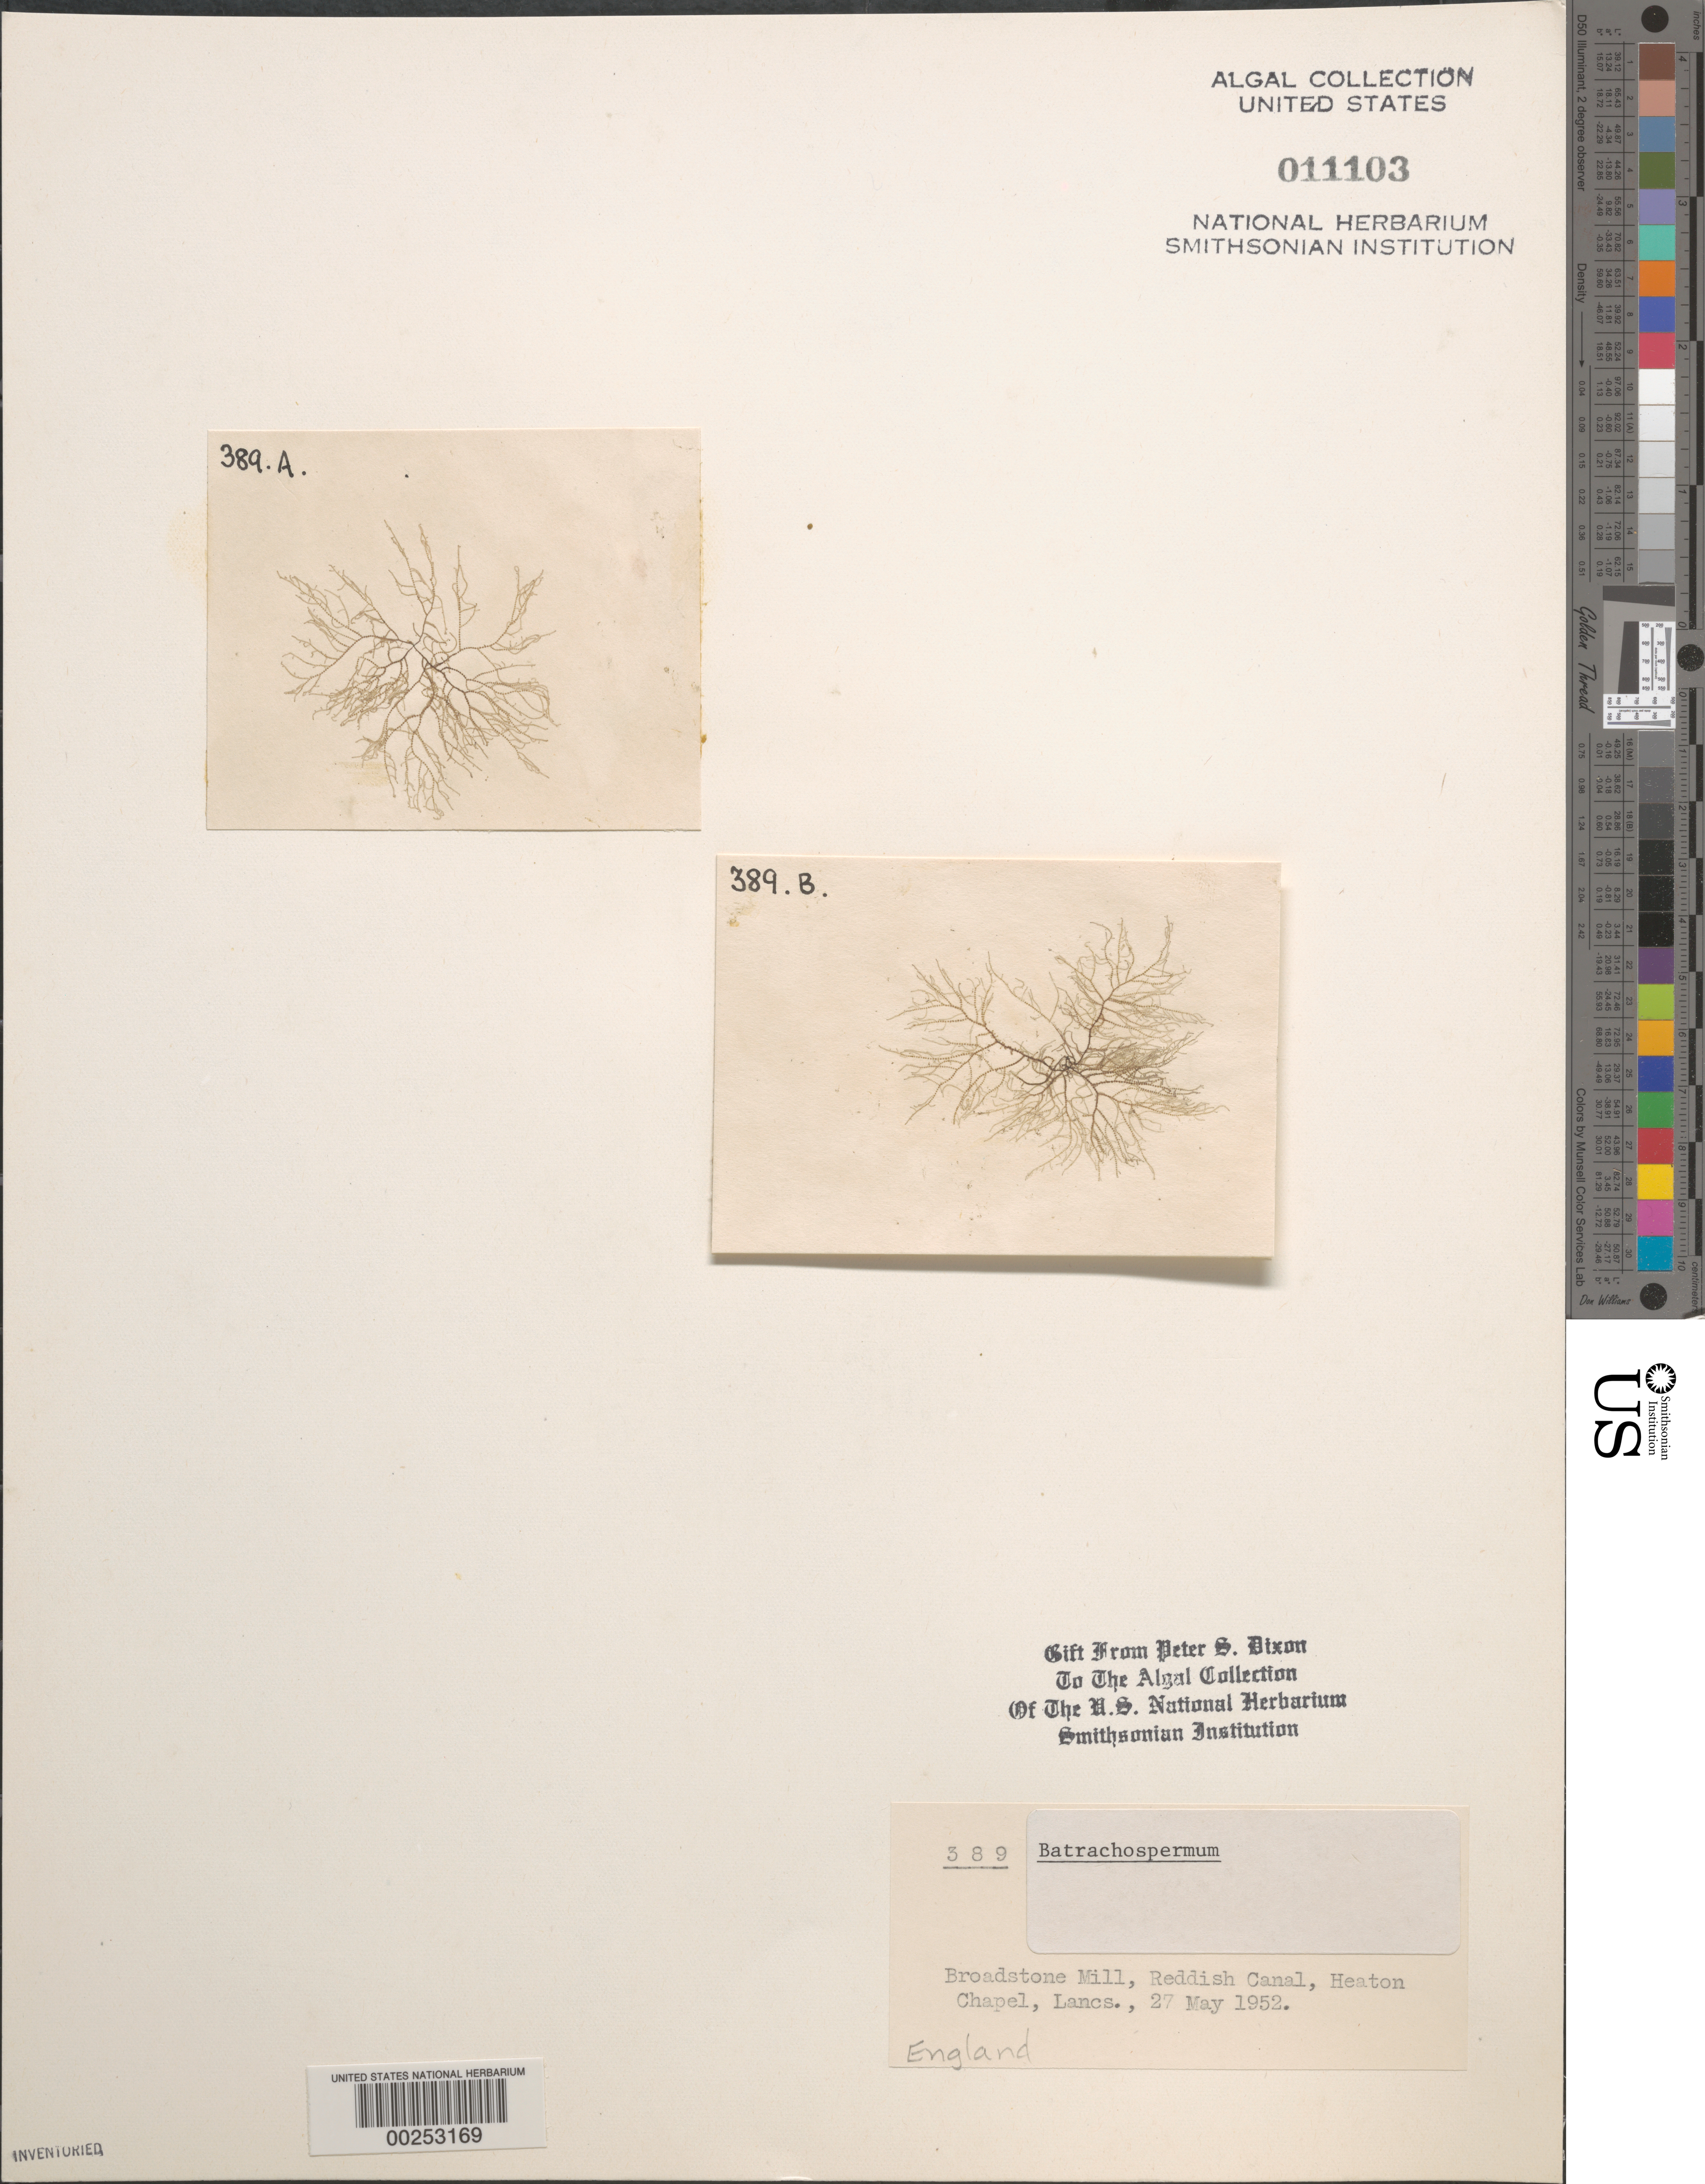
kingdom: Plantae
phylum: Rhodophyta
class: Florideophyceae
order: Batrachospermales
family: Batrachospermaceae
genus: Batrachospermum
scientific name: Batrachospermum sp.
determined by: Dixon, P. S.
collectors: P. S. Dixon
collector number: PSD 389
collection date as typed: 27 May 1952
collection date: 1952-05-27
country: United Kingdom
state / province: England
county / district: Lancashire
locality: Broadstone Mill, Reddish Canal, Heaton Chapel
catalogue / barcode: US 11103